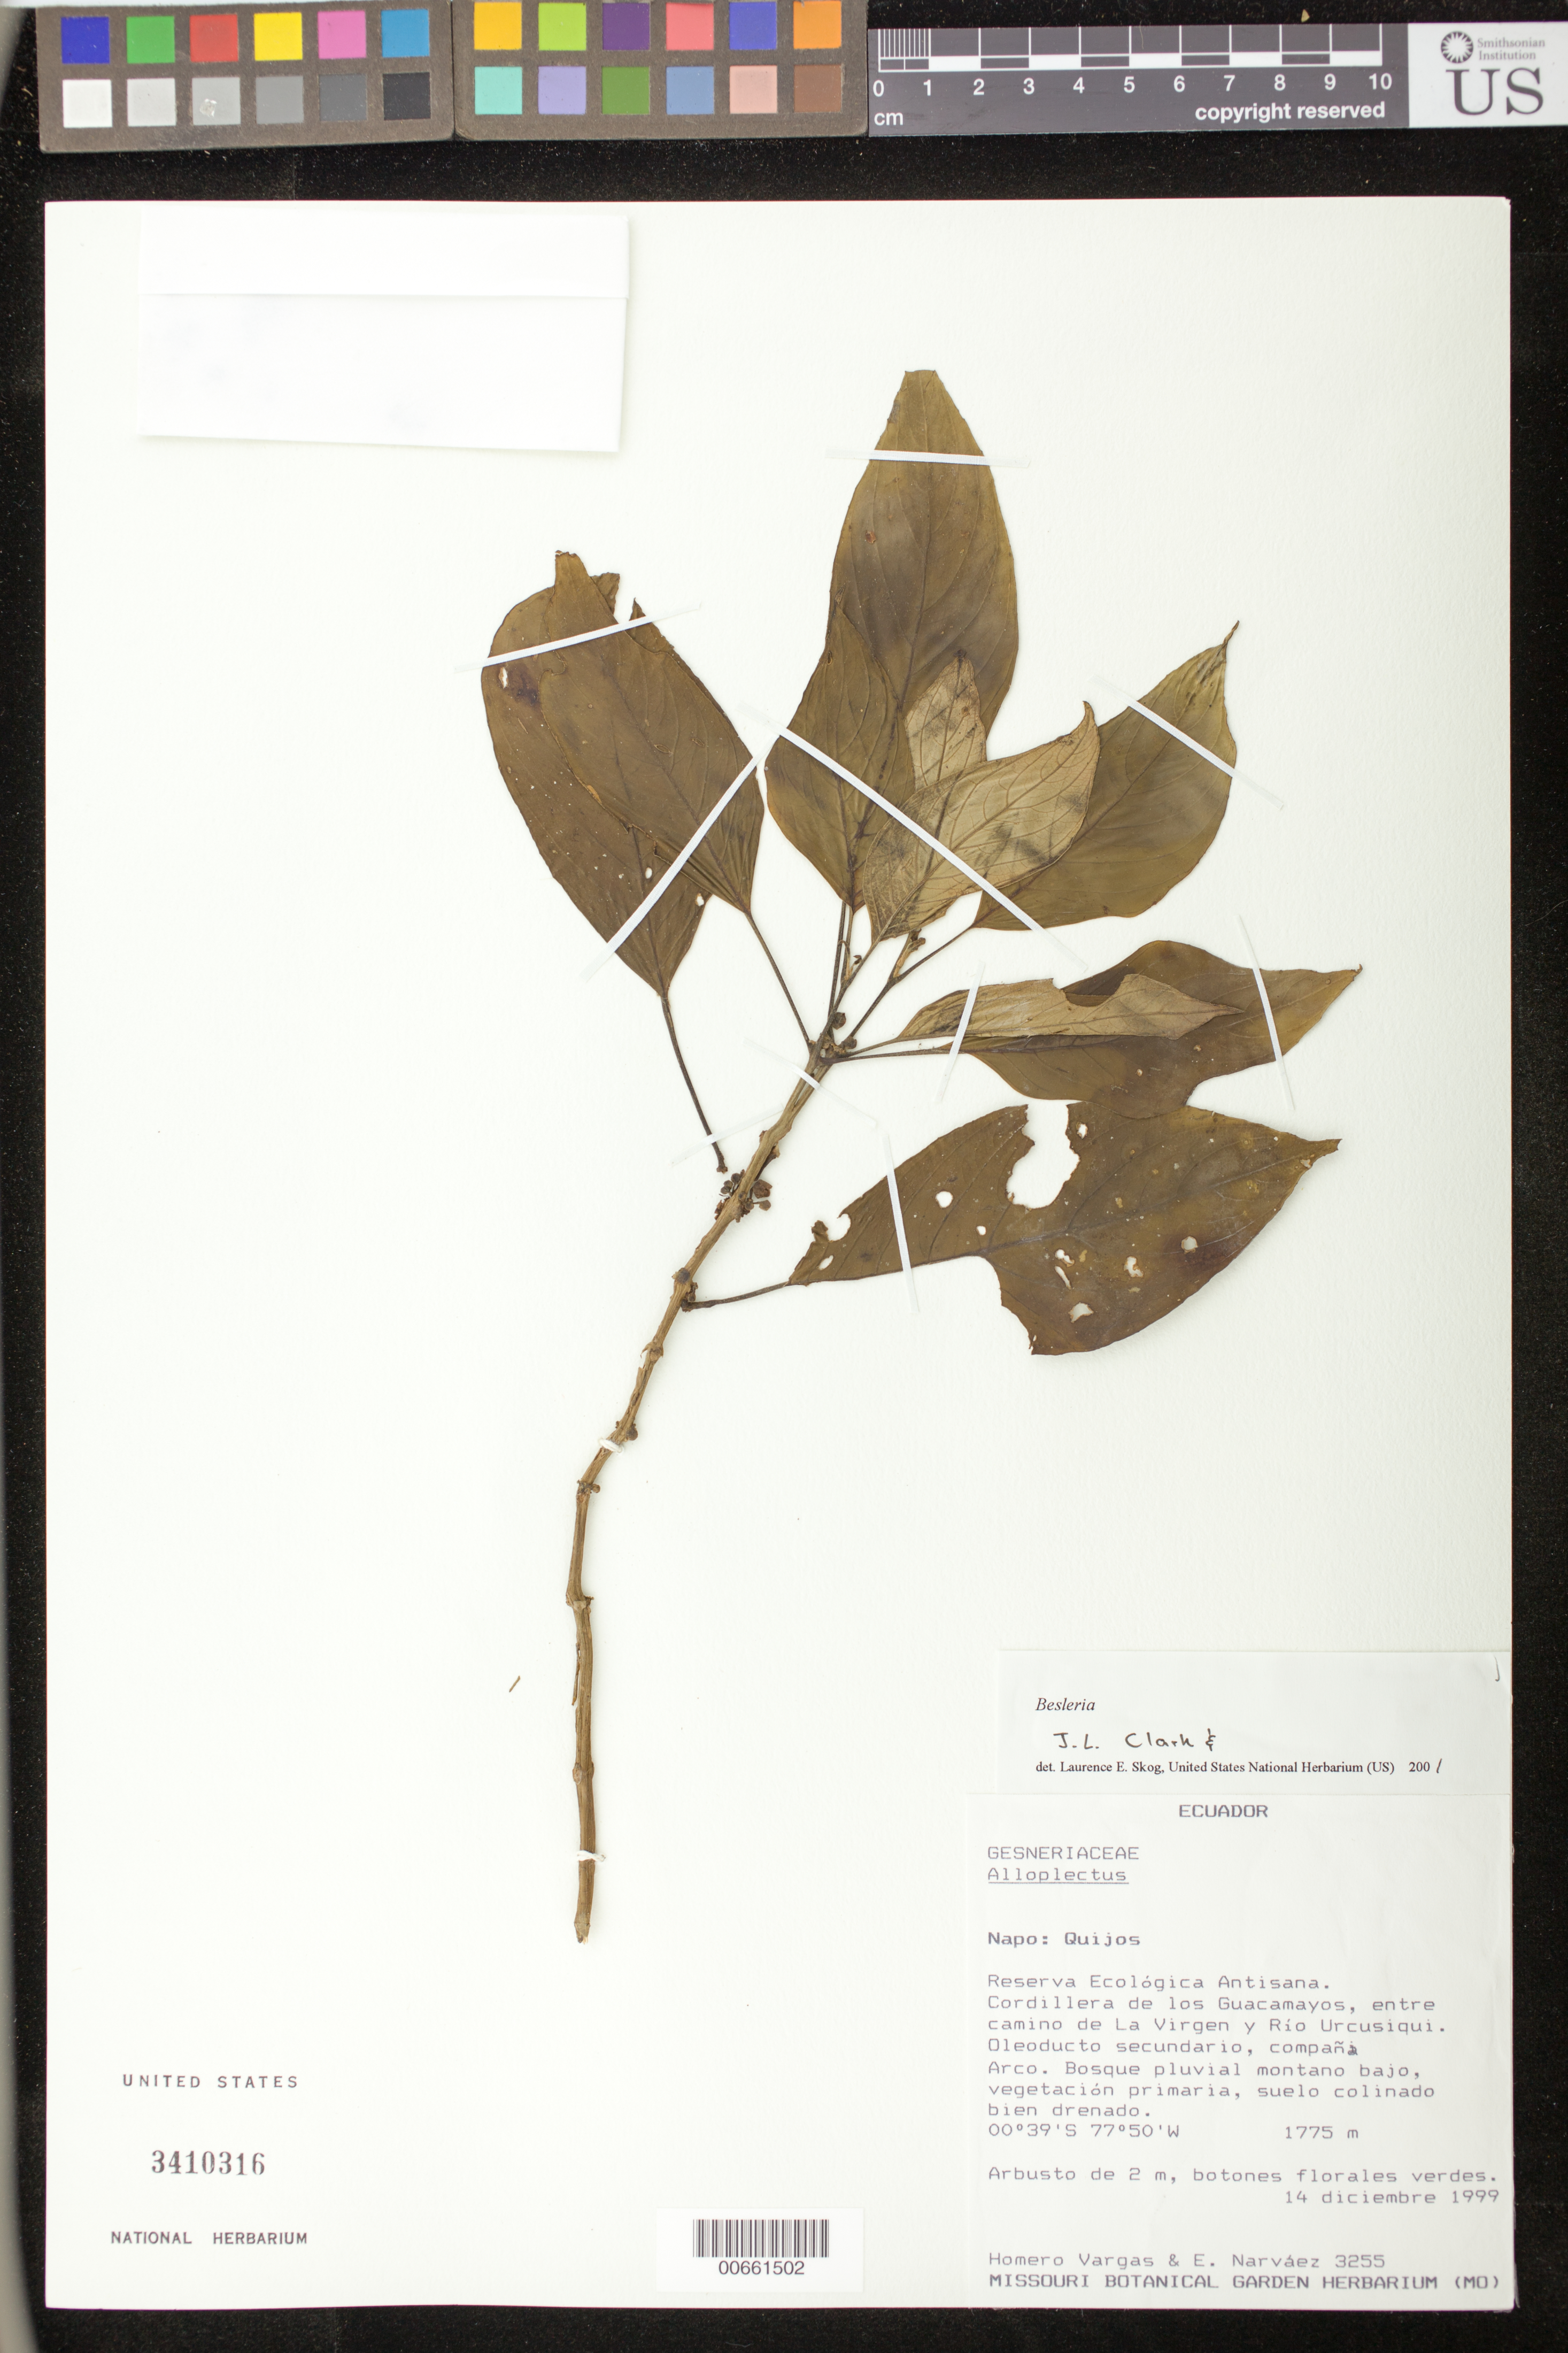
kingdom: Plantae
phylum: Tracheophyta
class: Magnoliopsida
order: Lamiales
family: Gesneriaceae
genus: Besleria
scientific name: Besleria sp.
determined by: Clark, J. L., (SEL), The Marie Selby Botanical Garden (UNITED STATES)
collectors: H. Vargas & E. Narváez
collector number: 3255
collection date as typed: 14 Dec 1999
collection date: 1999-12-14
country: Ecuador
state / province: Napo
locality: Quijos; Reserva Ecológica Antisana, Cordillera de los Guacamayos, entre camino de La Virgen y Río Urcusiqui, oleoducto secundario, compañía Arco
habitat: Bosque pluvial montano bajo, vegetación primaria, suelo colinado bien drenado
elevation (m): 1775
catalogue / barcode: US 3410316